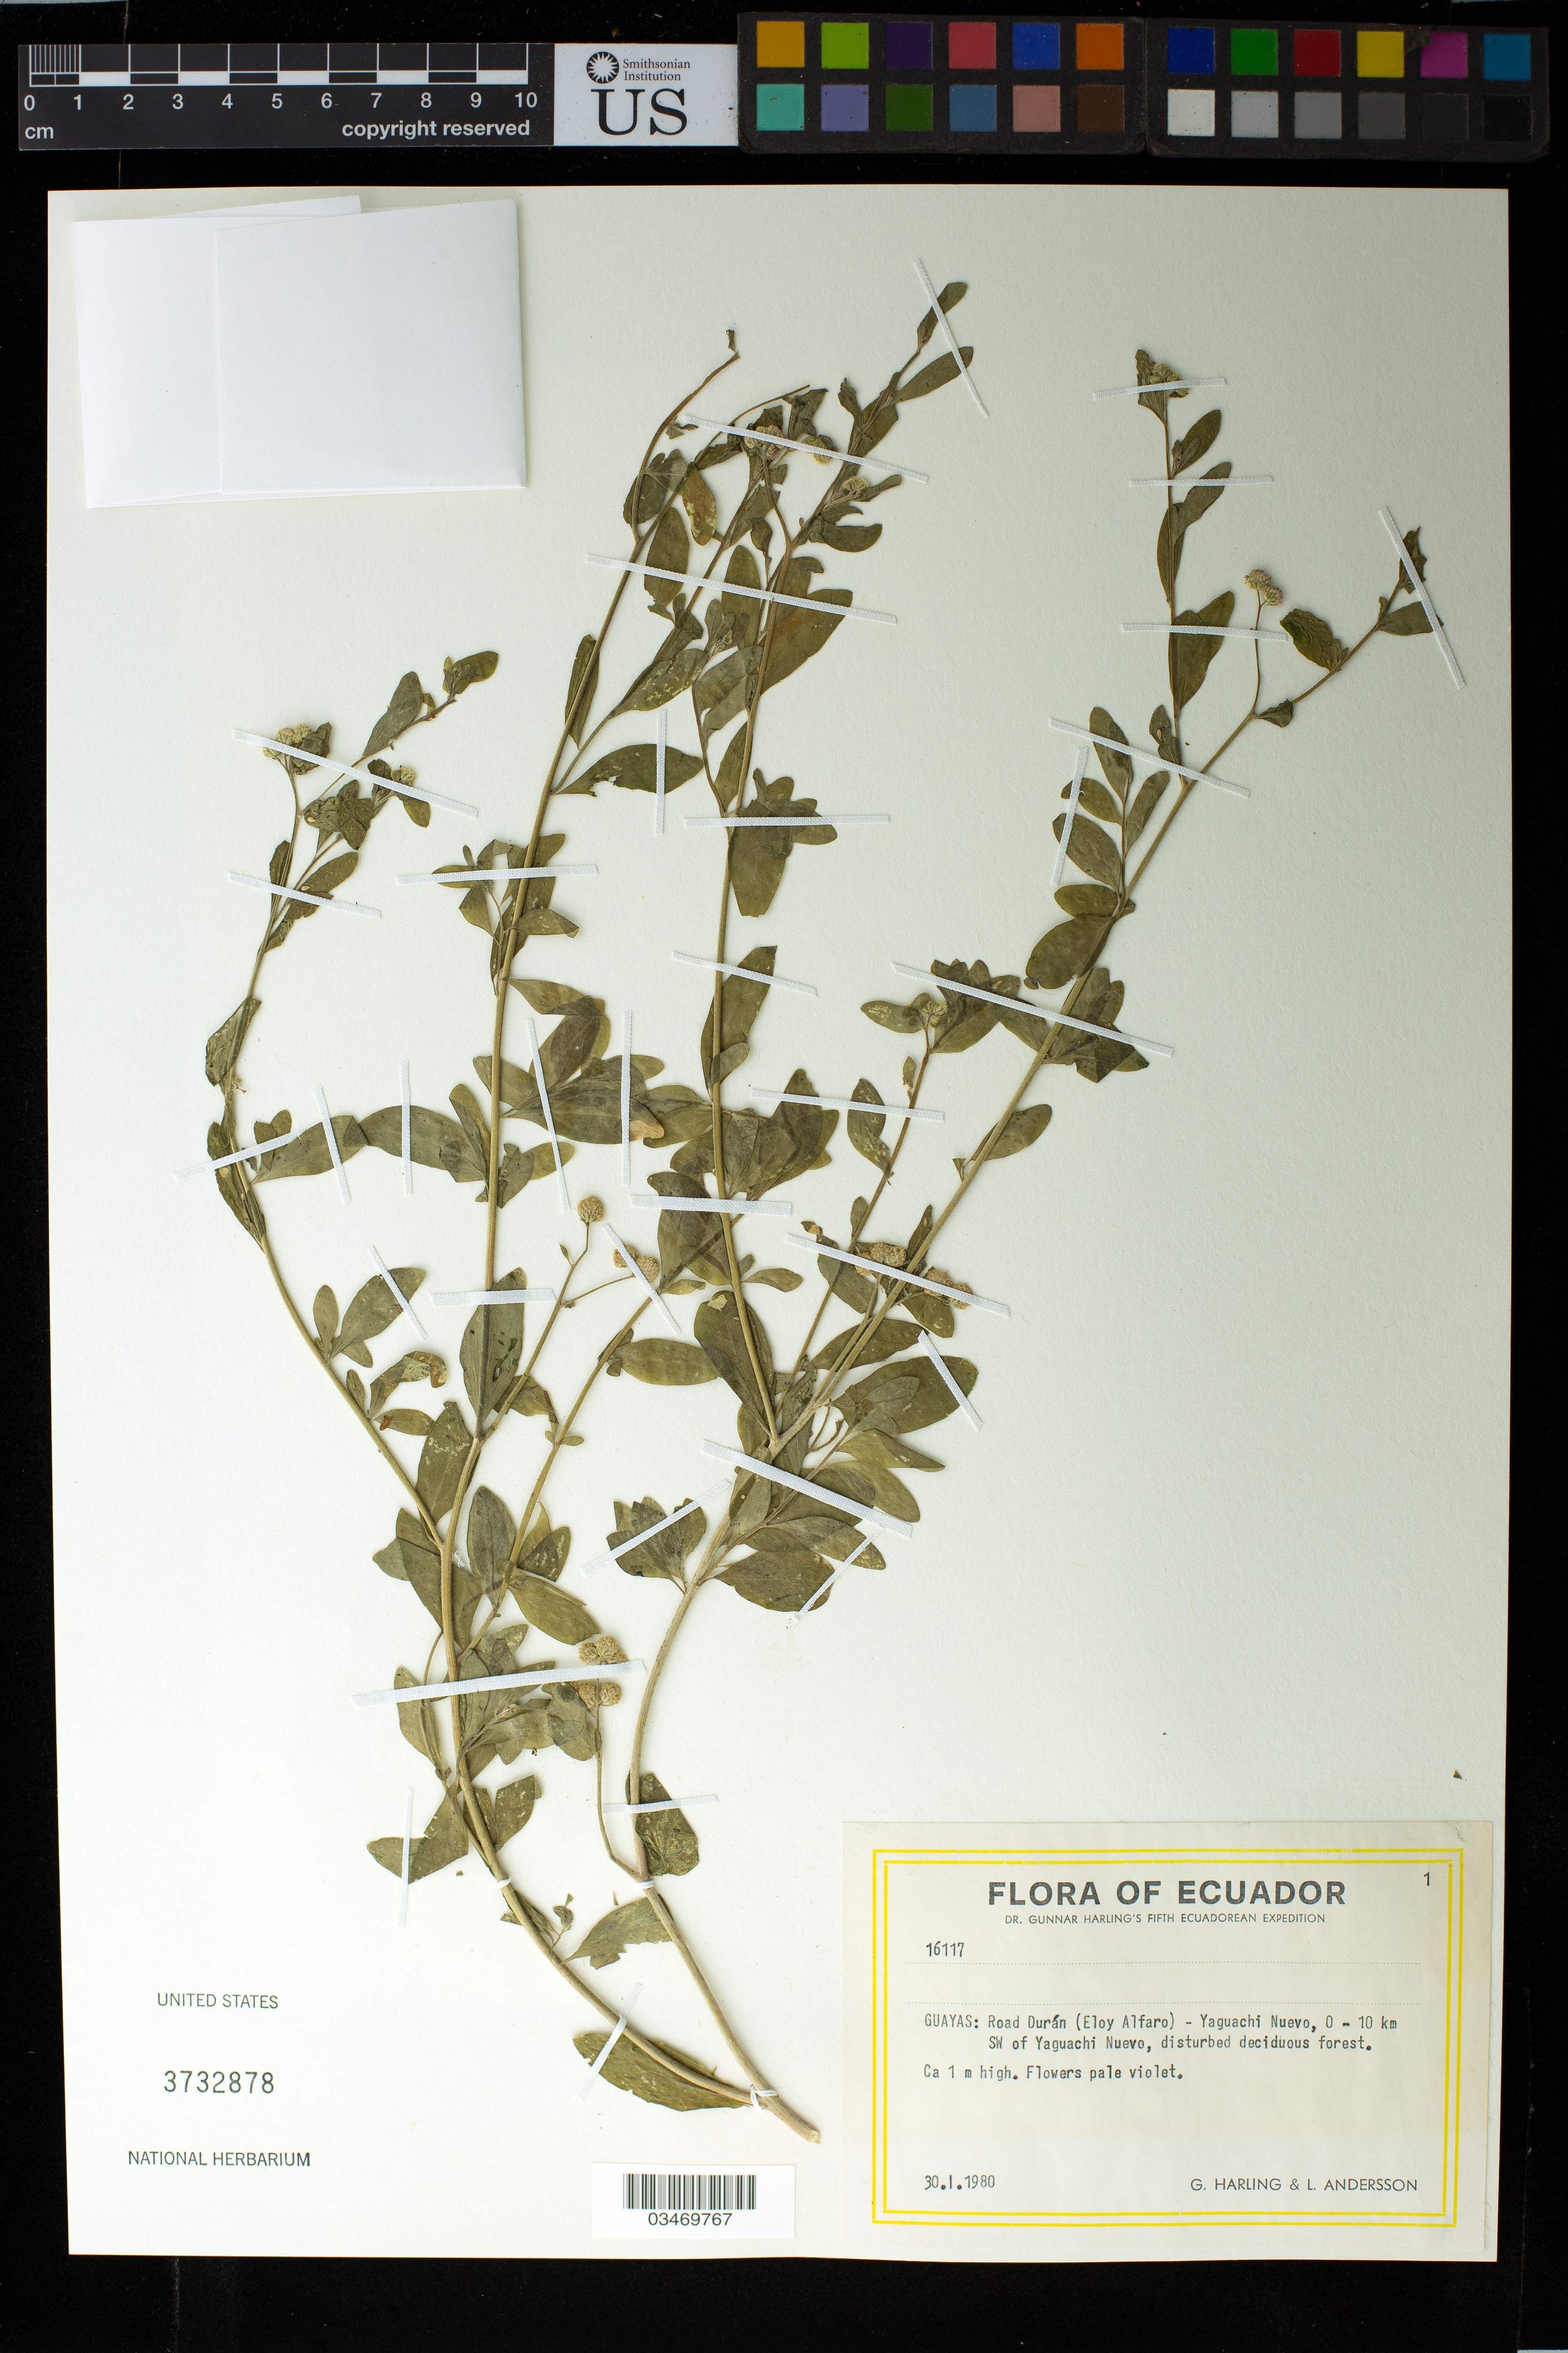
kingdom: Plantae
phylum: Tracheophyta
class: Magnoliopsida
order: Asterales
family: Asteraceae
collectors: G. Harling & L. Andersson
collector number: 16117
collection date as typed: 30 Jan 1980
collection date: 1980-01-30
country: Ecuador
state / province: Guayas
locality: Road Durán (Eloy Alfaro) - Yaguachi Nuevo, 0-10 km SW of Yaguachí Nuevo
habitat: Disturbed deciduous forest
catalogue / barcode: US 3732878